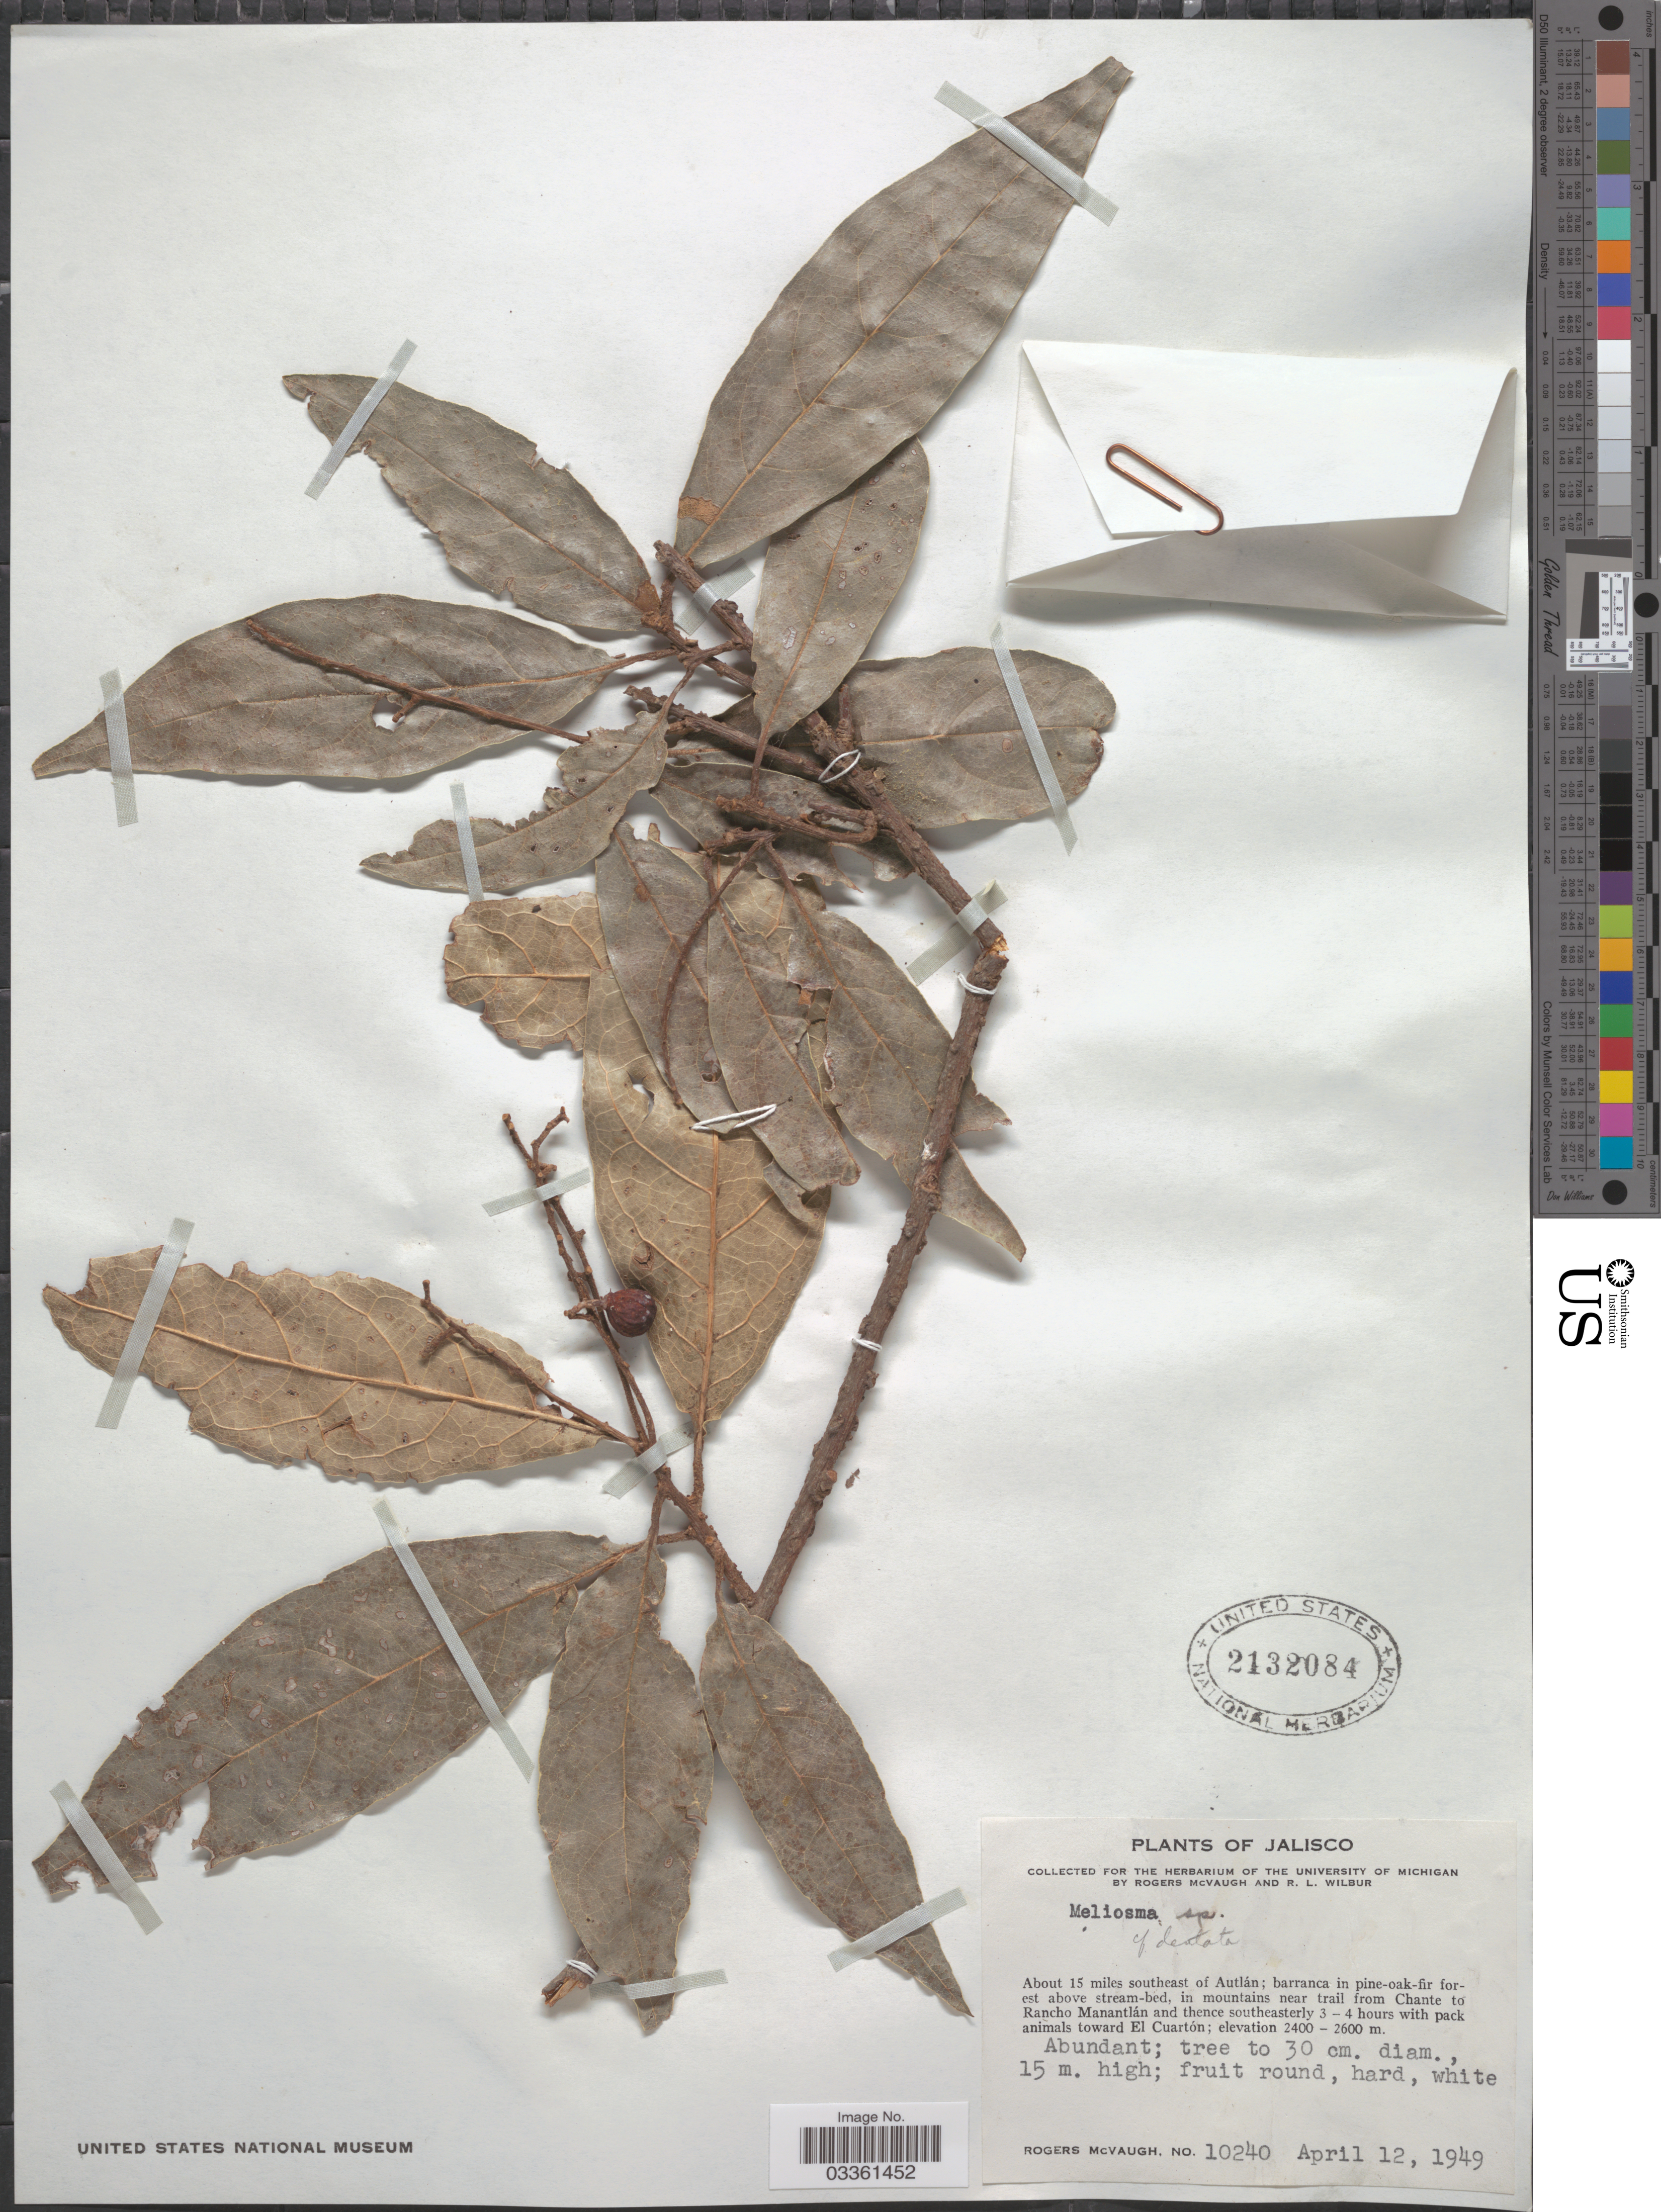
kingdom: Plantae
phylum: Tracheophyta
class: Magnoliopsida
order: Proteales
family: Sabiaceae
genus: Meliosma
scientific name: Meliosma dentata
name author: (Liebm.) Urb.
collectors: R. McVaugh & R. L. Wilbur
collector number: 10240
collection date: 1949-04-12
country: Mexico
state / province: Jalisco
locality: About 15 miles southeast of Autlán; barranca in pine-oak-fir forest above stream-bed, in mountains near trail from Chante to Rancho Manantlán and thence southeasterly 3-4 hours with pack animals toward El Cuartón.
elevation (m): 2400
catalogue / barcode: US 2132084